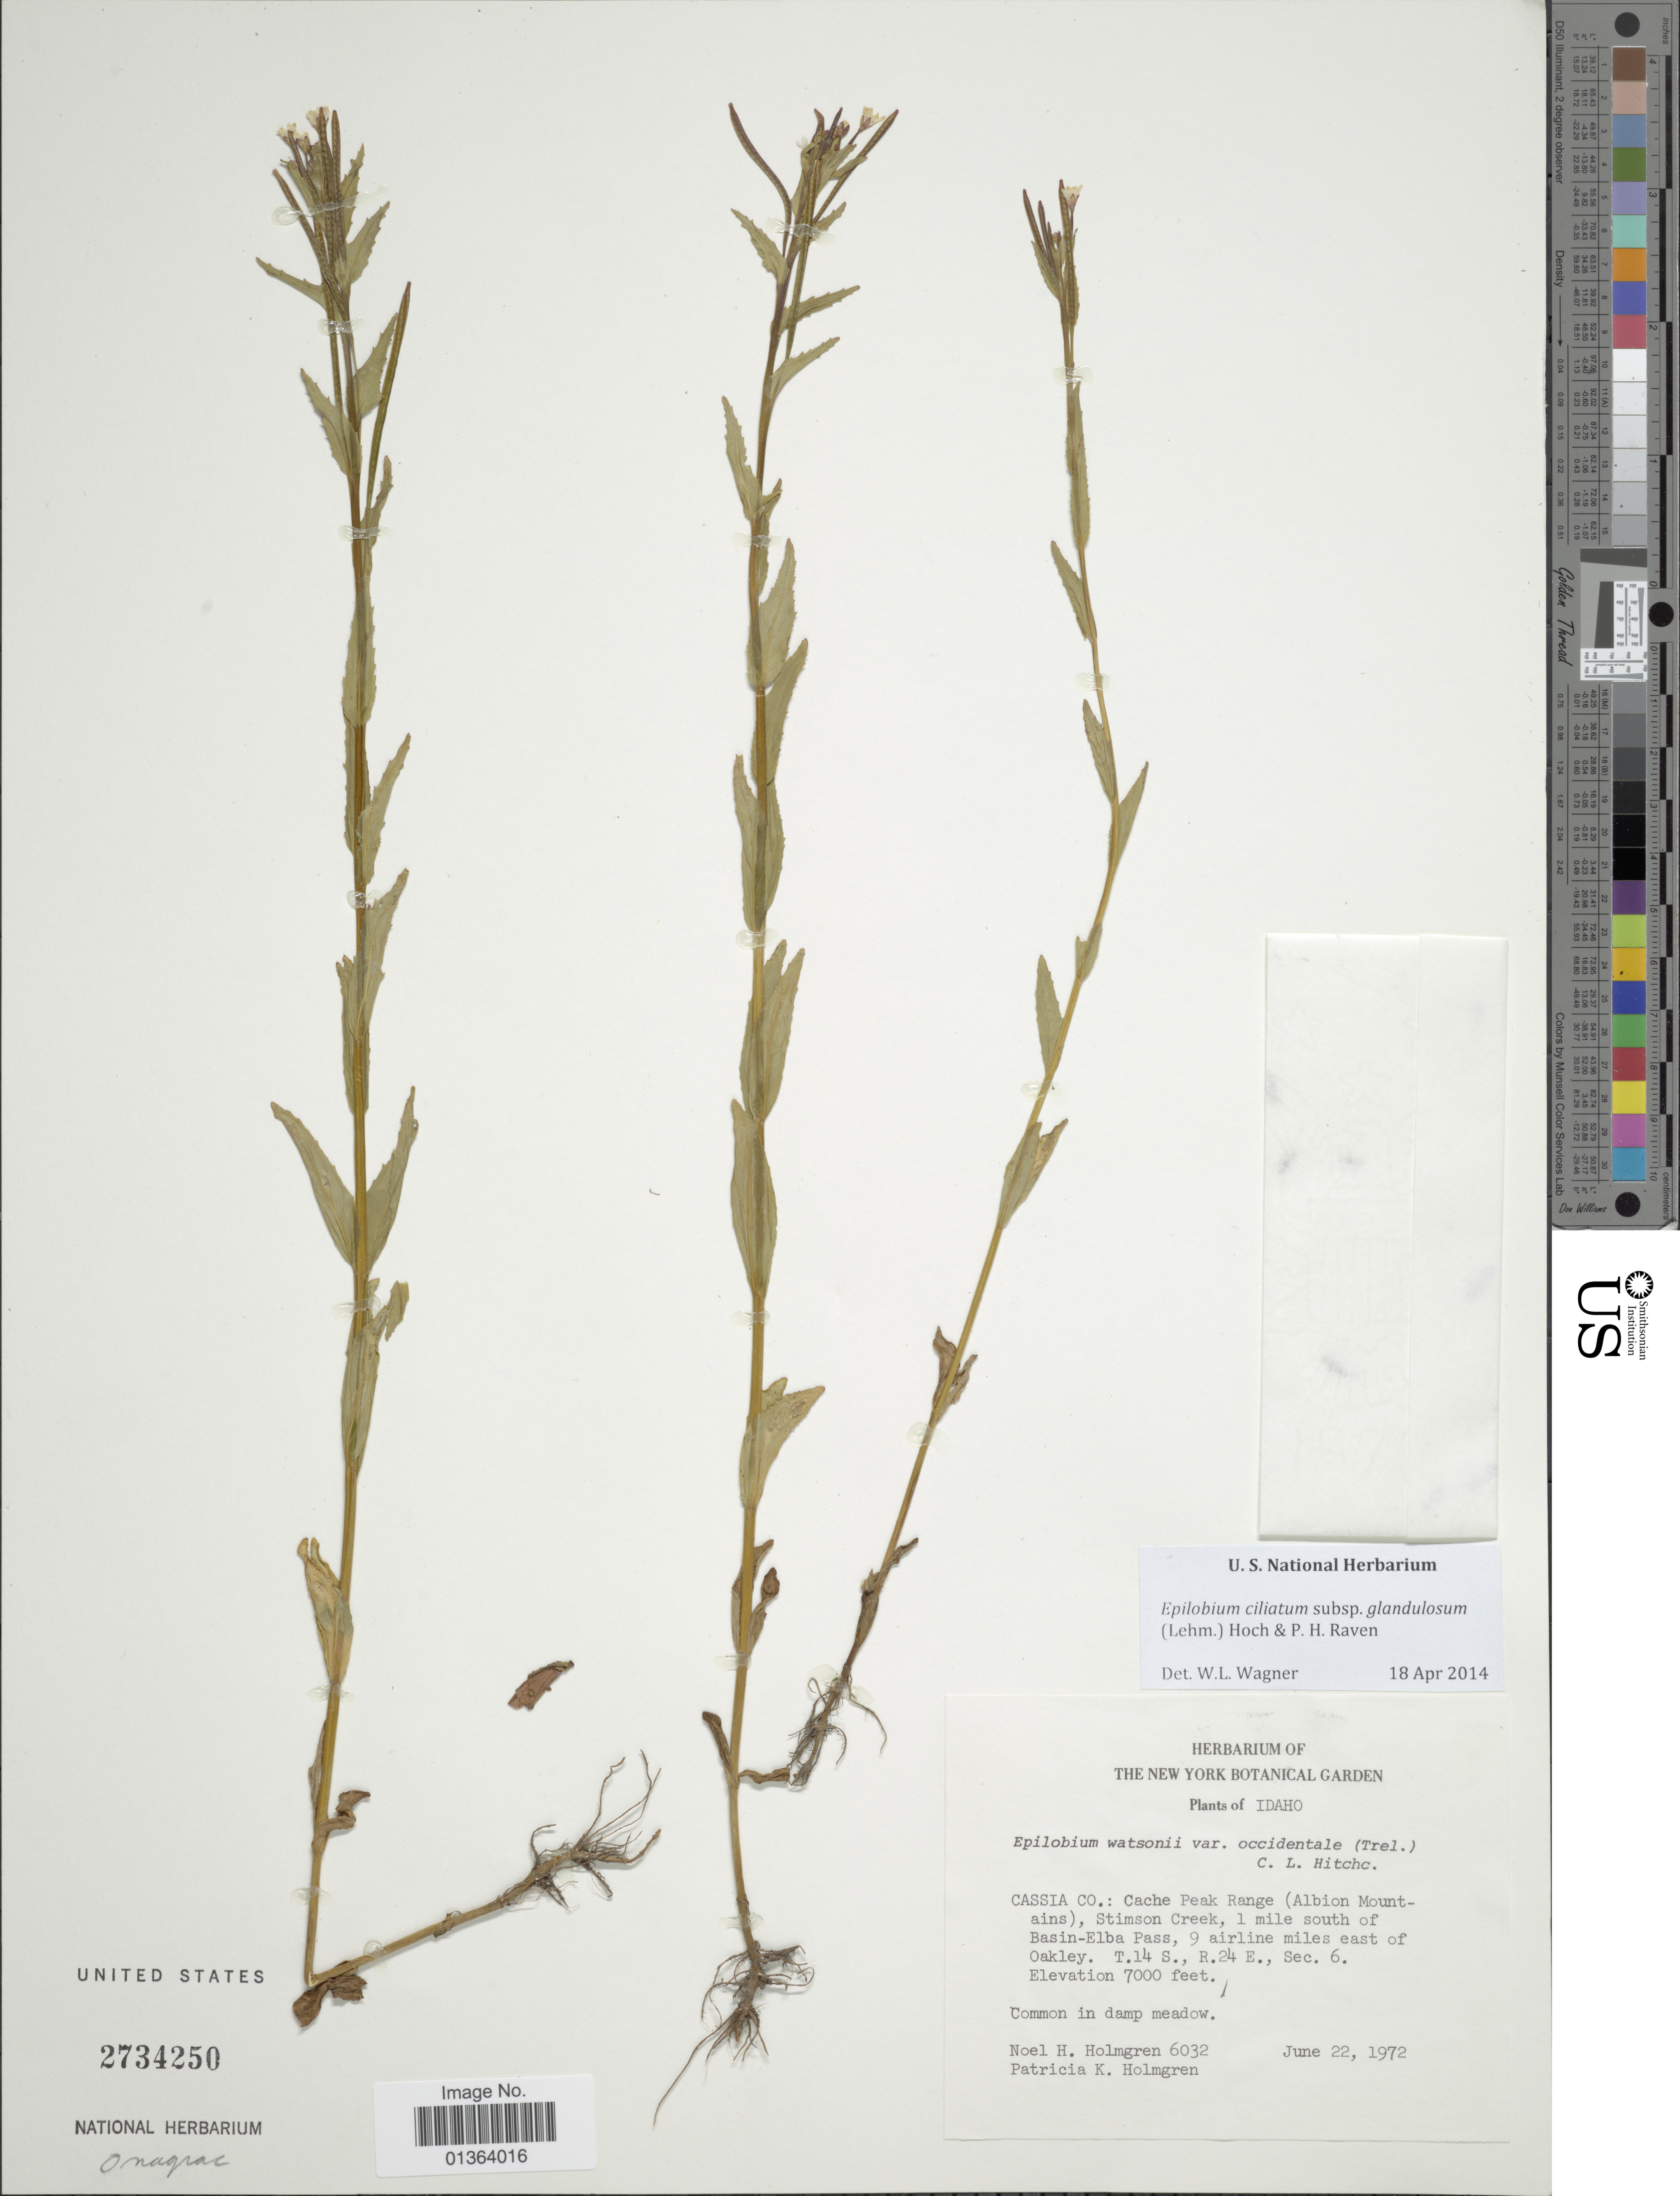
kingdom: Plantae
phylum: Tracheophyta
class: Magnoliopsida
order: Myrtales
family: Onagraceae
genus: Epilobium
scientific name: Epilobium ciliatum subsp. glandulosum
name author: (Lehm.) Hoch & P.H. Raven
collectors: N. H. Holmgren & P. K. Holmgren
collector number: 6032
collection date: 1972-06-22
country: United States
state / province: Idaho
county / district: Cassia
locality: Cache Peak Range (Albion Mountains), Stimson Creek, 1 mile south of Basin-Elba Pass, 9 airline miles east of Oakley.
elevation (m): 2134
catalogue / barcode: US 2734250